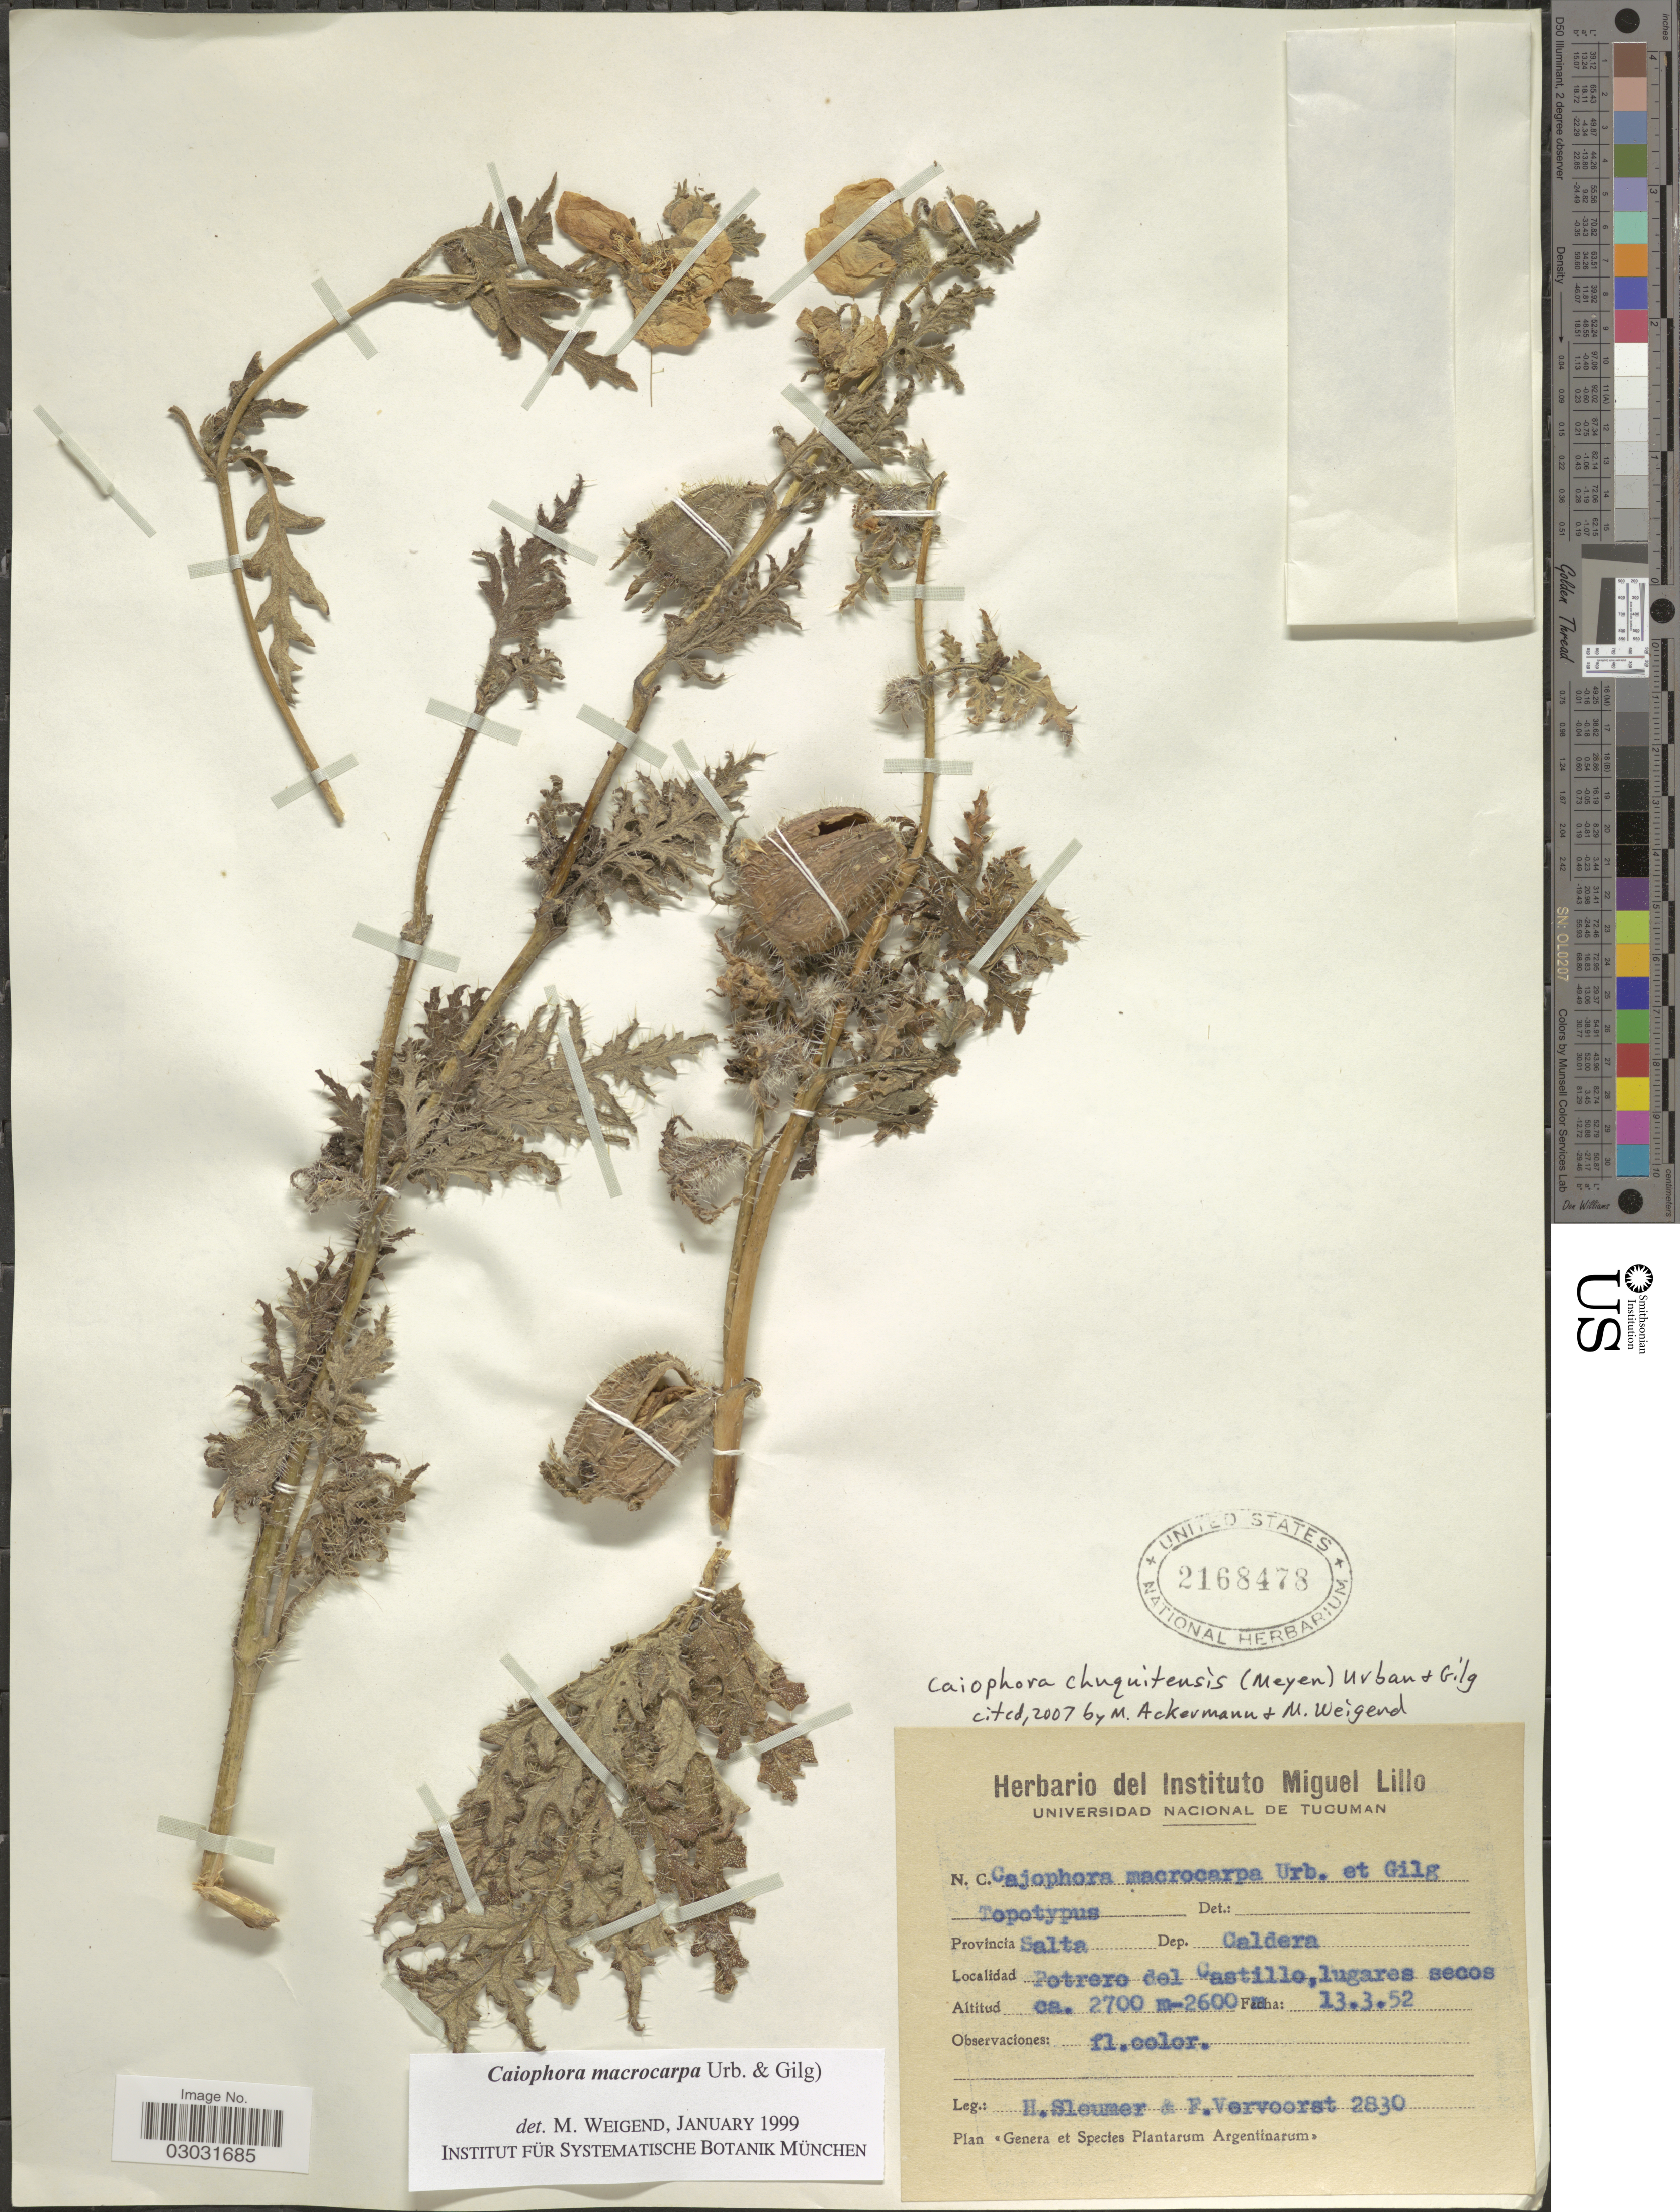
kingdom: Plantae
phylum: Tracheophyta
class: Magnoliopsida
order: Cornales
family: Loasaceae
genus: Caiophora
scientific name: Caiophora chuquitensis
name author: (Meyen) Urb. & Gilg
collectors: H. O. Sleumer & F. Vervoorst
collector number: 2830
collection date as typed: Transcribed d/m/y: 13/3/52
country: Argentina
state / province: Salta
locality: Dep. Caldera. Potrero del Castillo, lugares secos.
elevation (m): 2600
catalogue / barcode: US 2168478